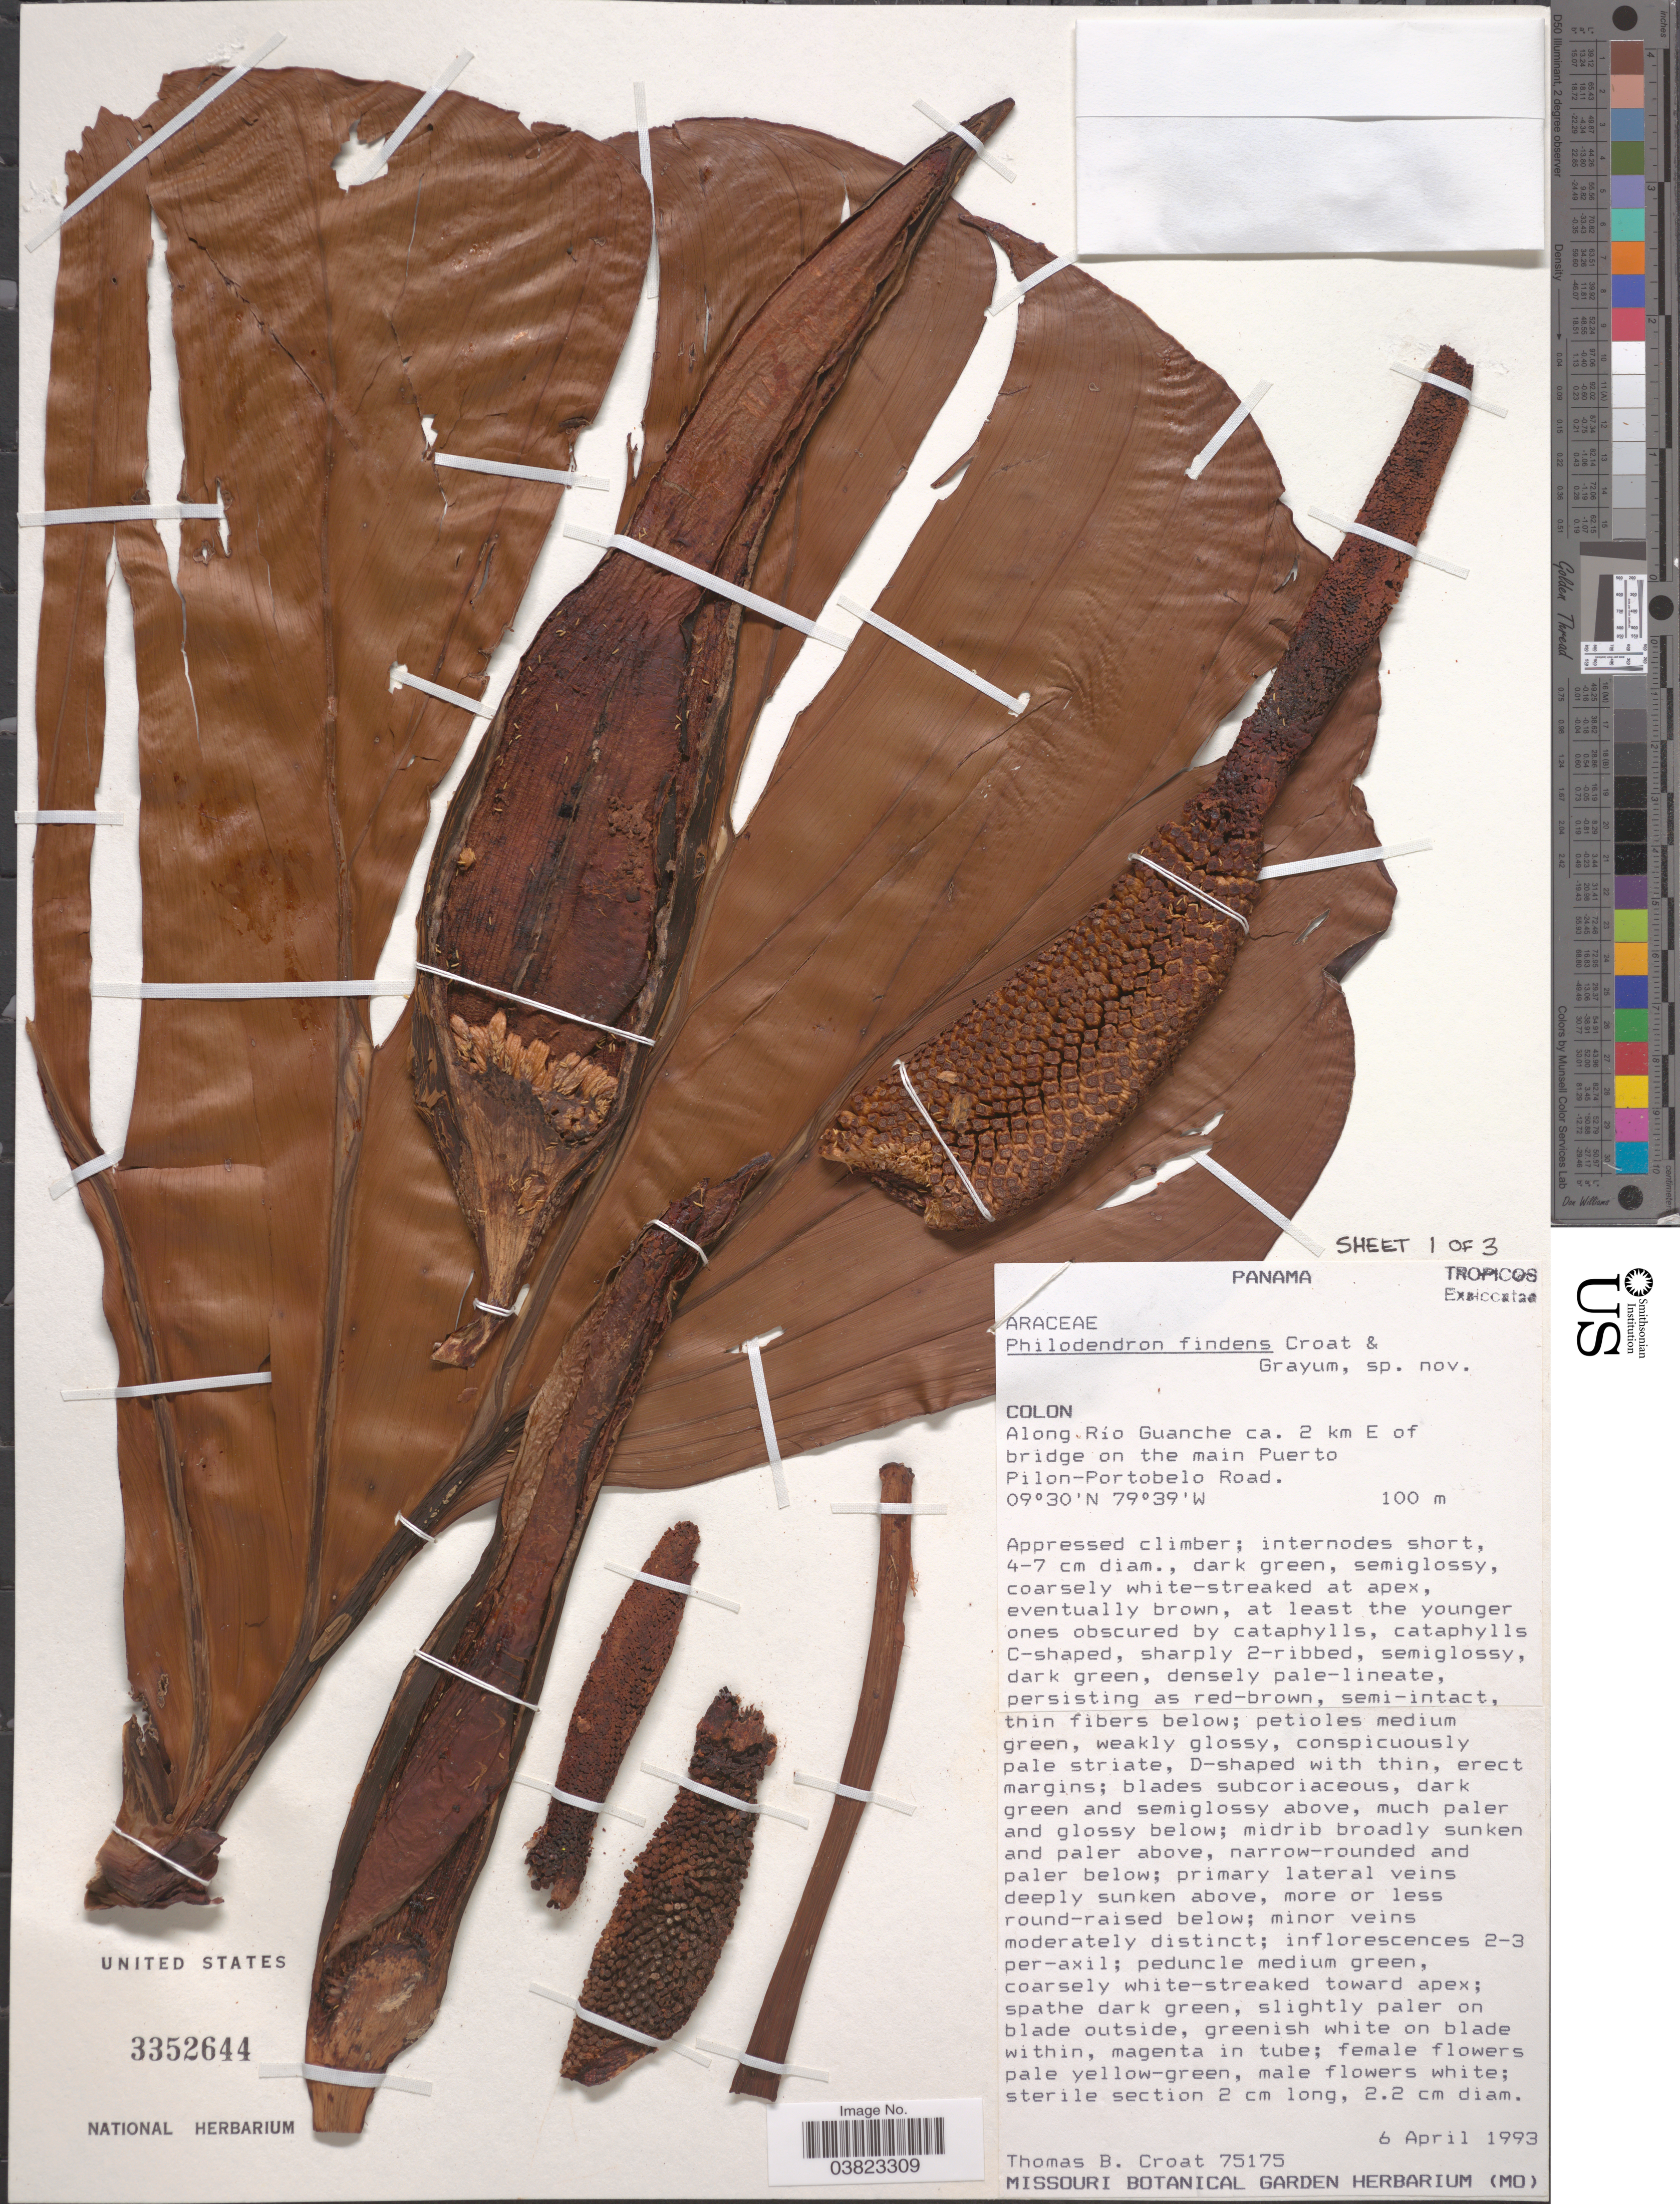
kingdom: Plantae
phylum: Tracheophyta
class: Liliopsida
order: Alismatales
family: Araceae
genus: Philodendron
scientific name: Philodendron findens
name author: Croat & Grayum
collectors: T. B. Croat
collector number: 75175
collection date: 1993-04-06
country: Panama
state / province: Colón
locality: Along Río Guanche ca. 2 km E of bridge on the main Puerto Pilon-Portobelo Road.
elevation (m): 100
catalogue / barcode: US 3352644